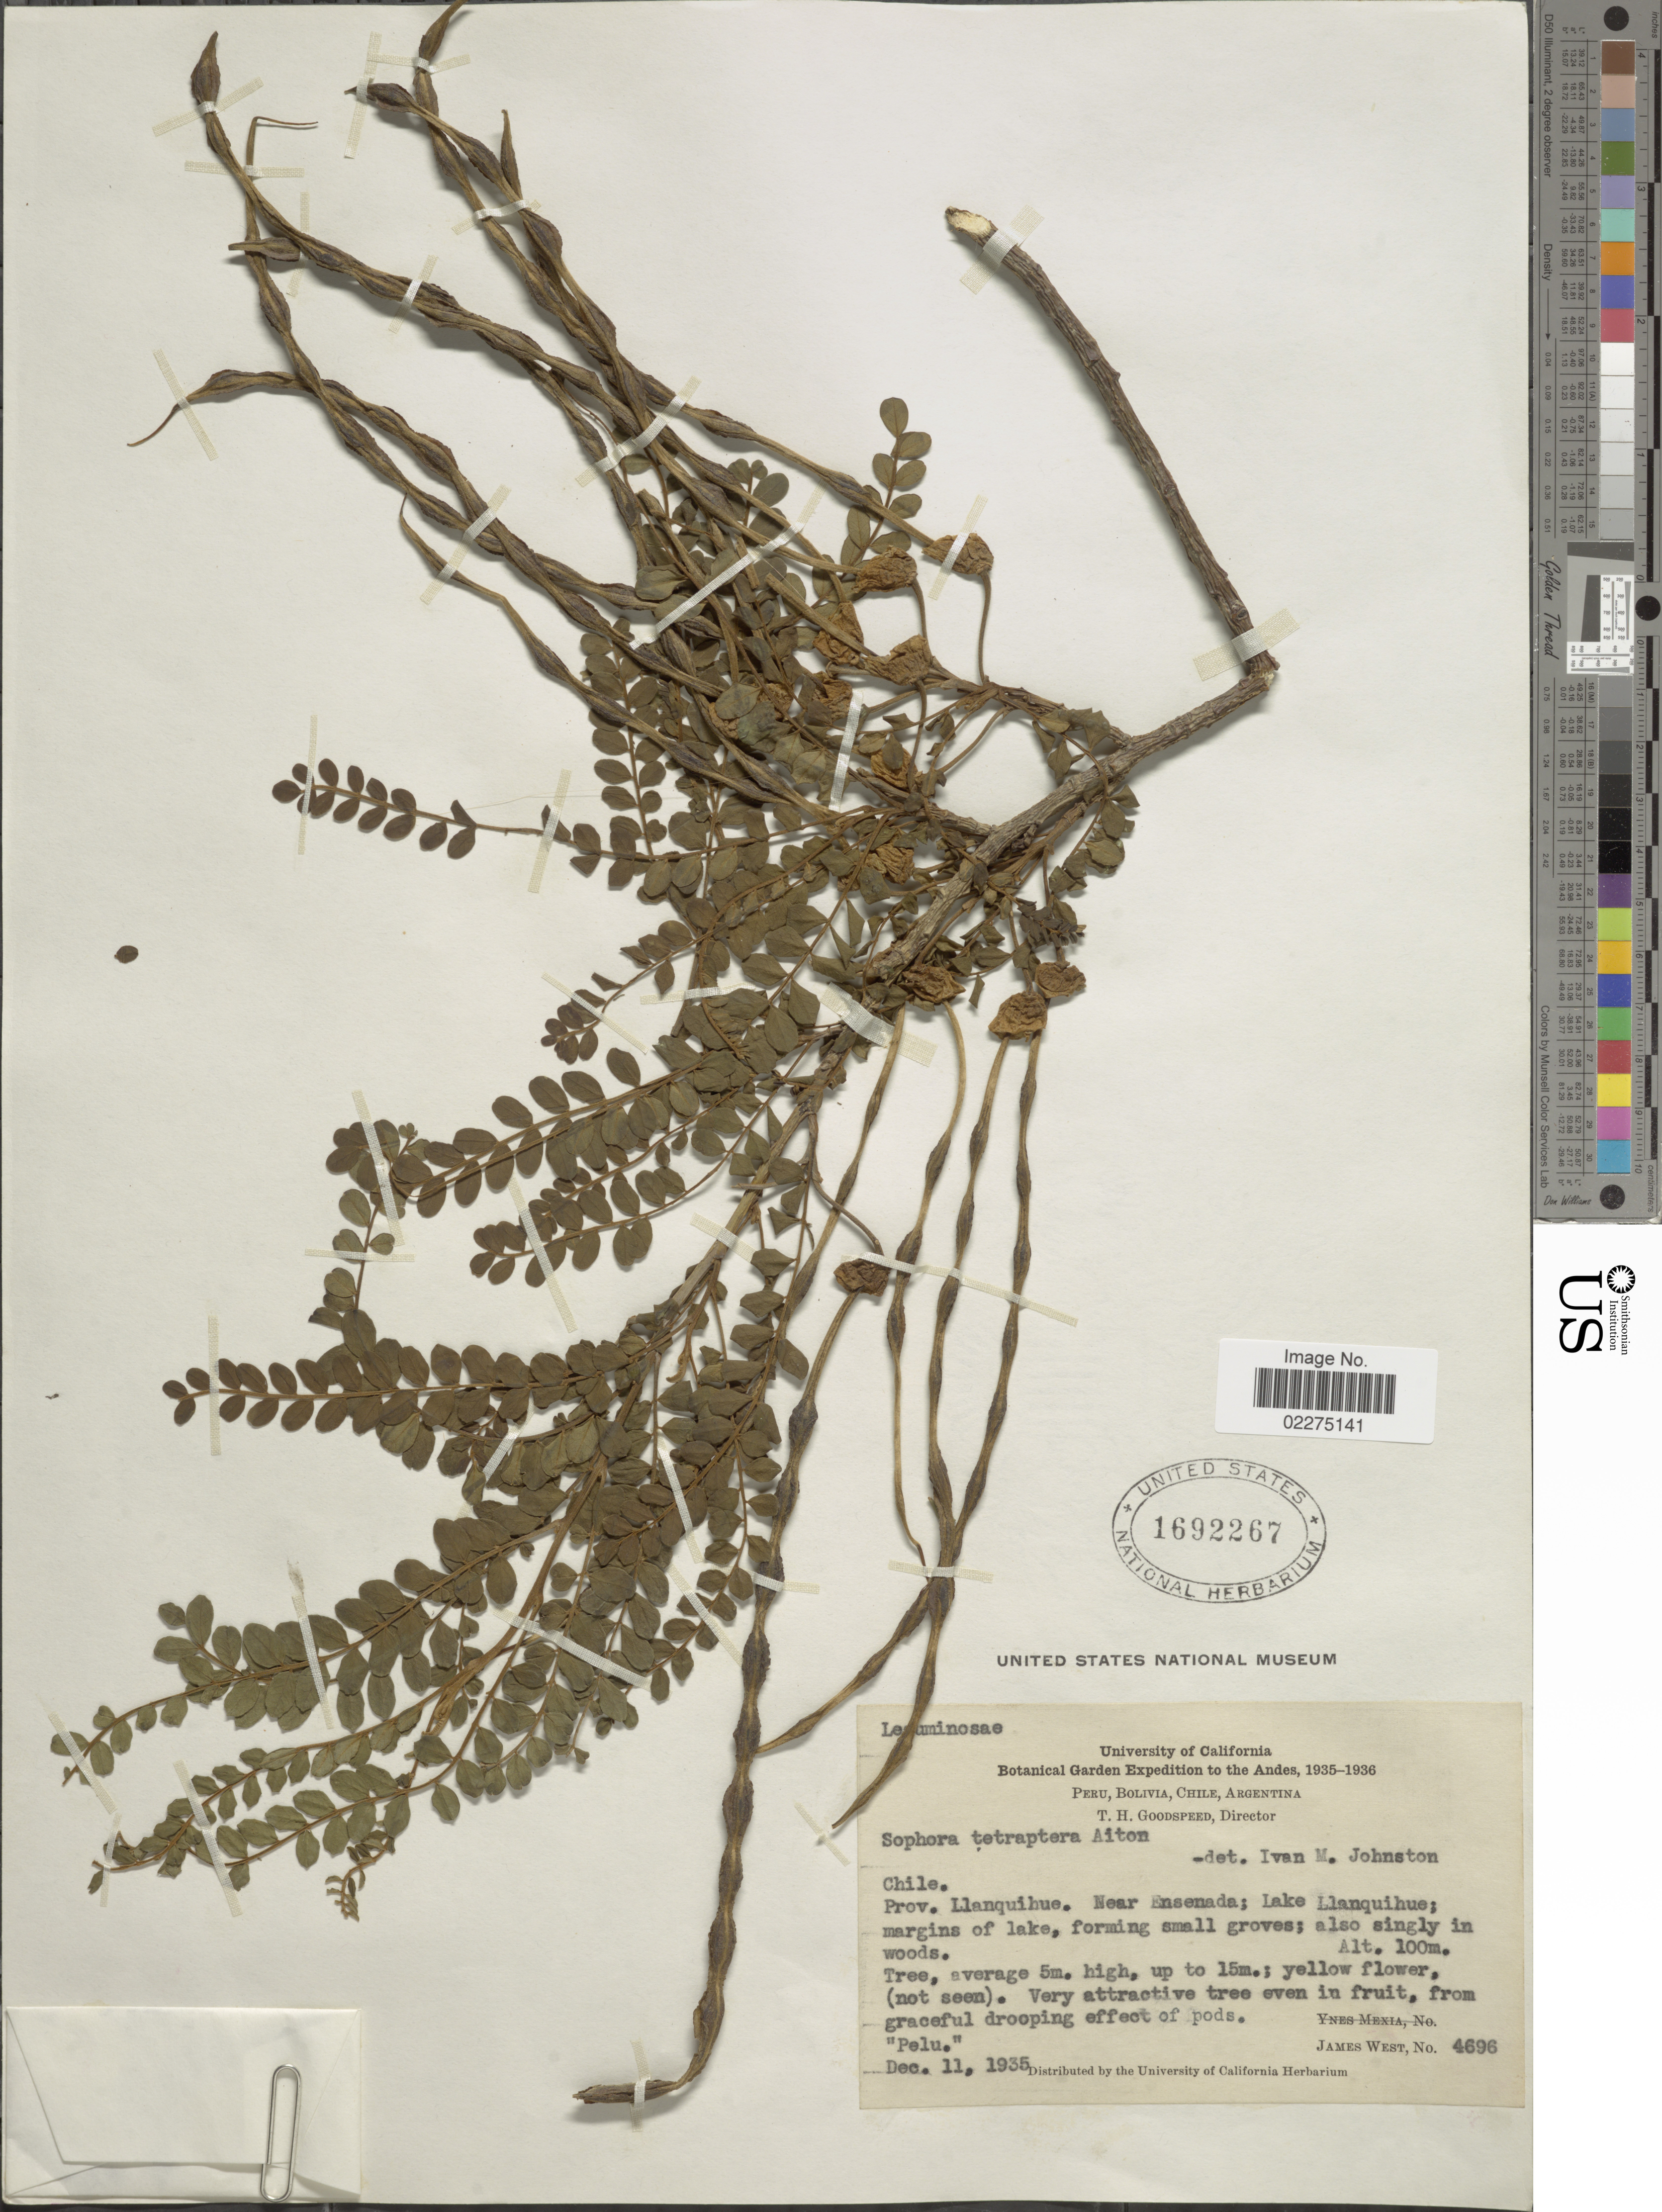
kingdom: Plantae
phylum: Tracheophyta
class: Magnoliopsida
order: Fabales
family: Fabaceae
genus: Sophora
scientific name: Sophora tetraptera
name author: J.F. Mill.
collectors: J. West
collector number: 4696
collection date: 1935-12-11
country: Chile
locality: Prov. LLanquihue. Near Ensenada; Lake Llanquihue. Andes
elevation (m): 100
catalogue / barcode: US 1692267